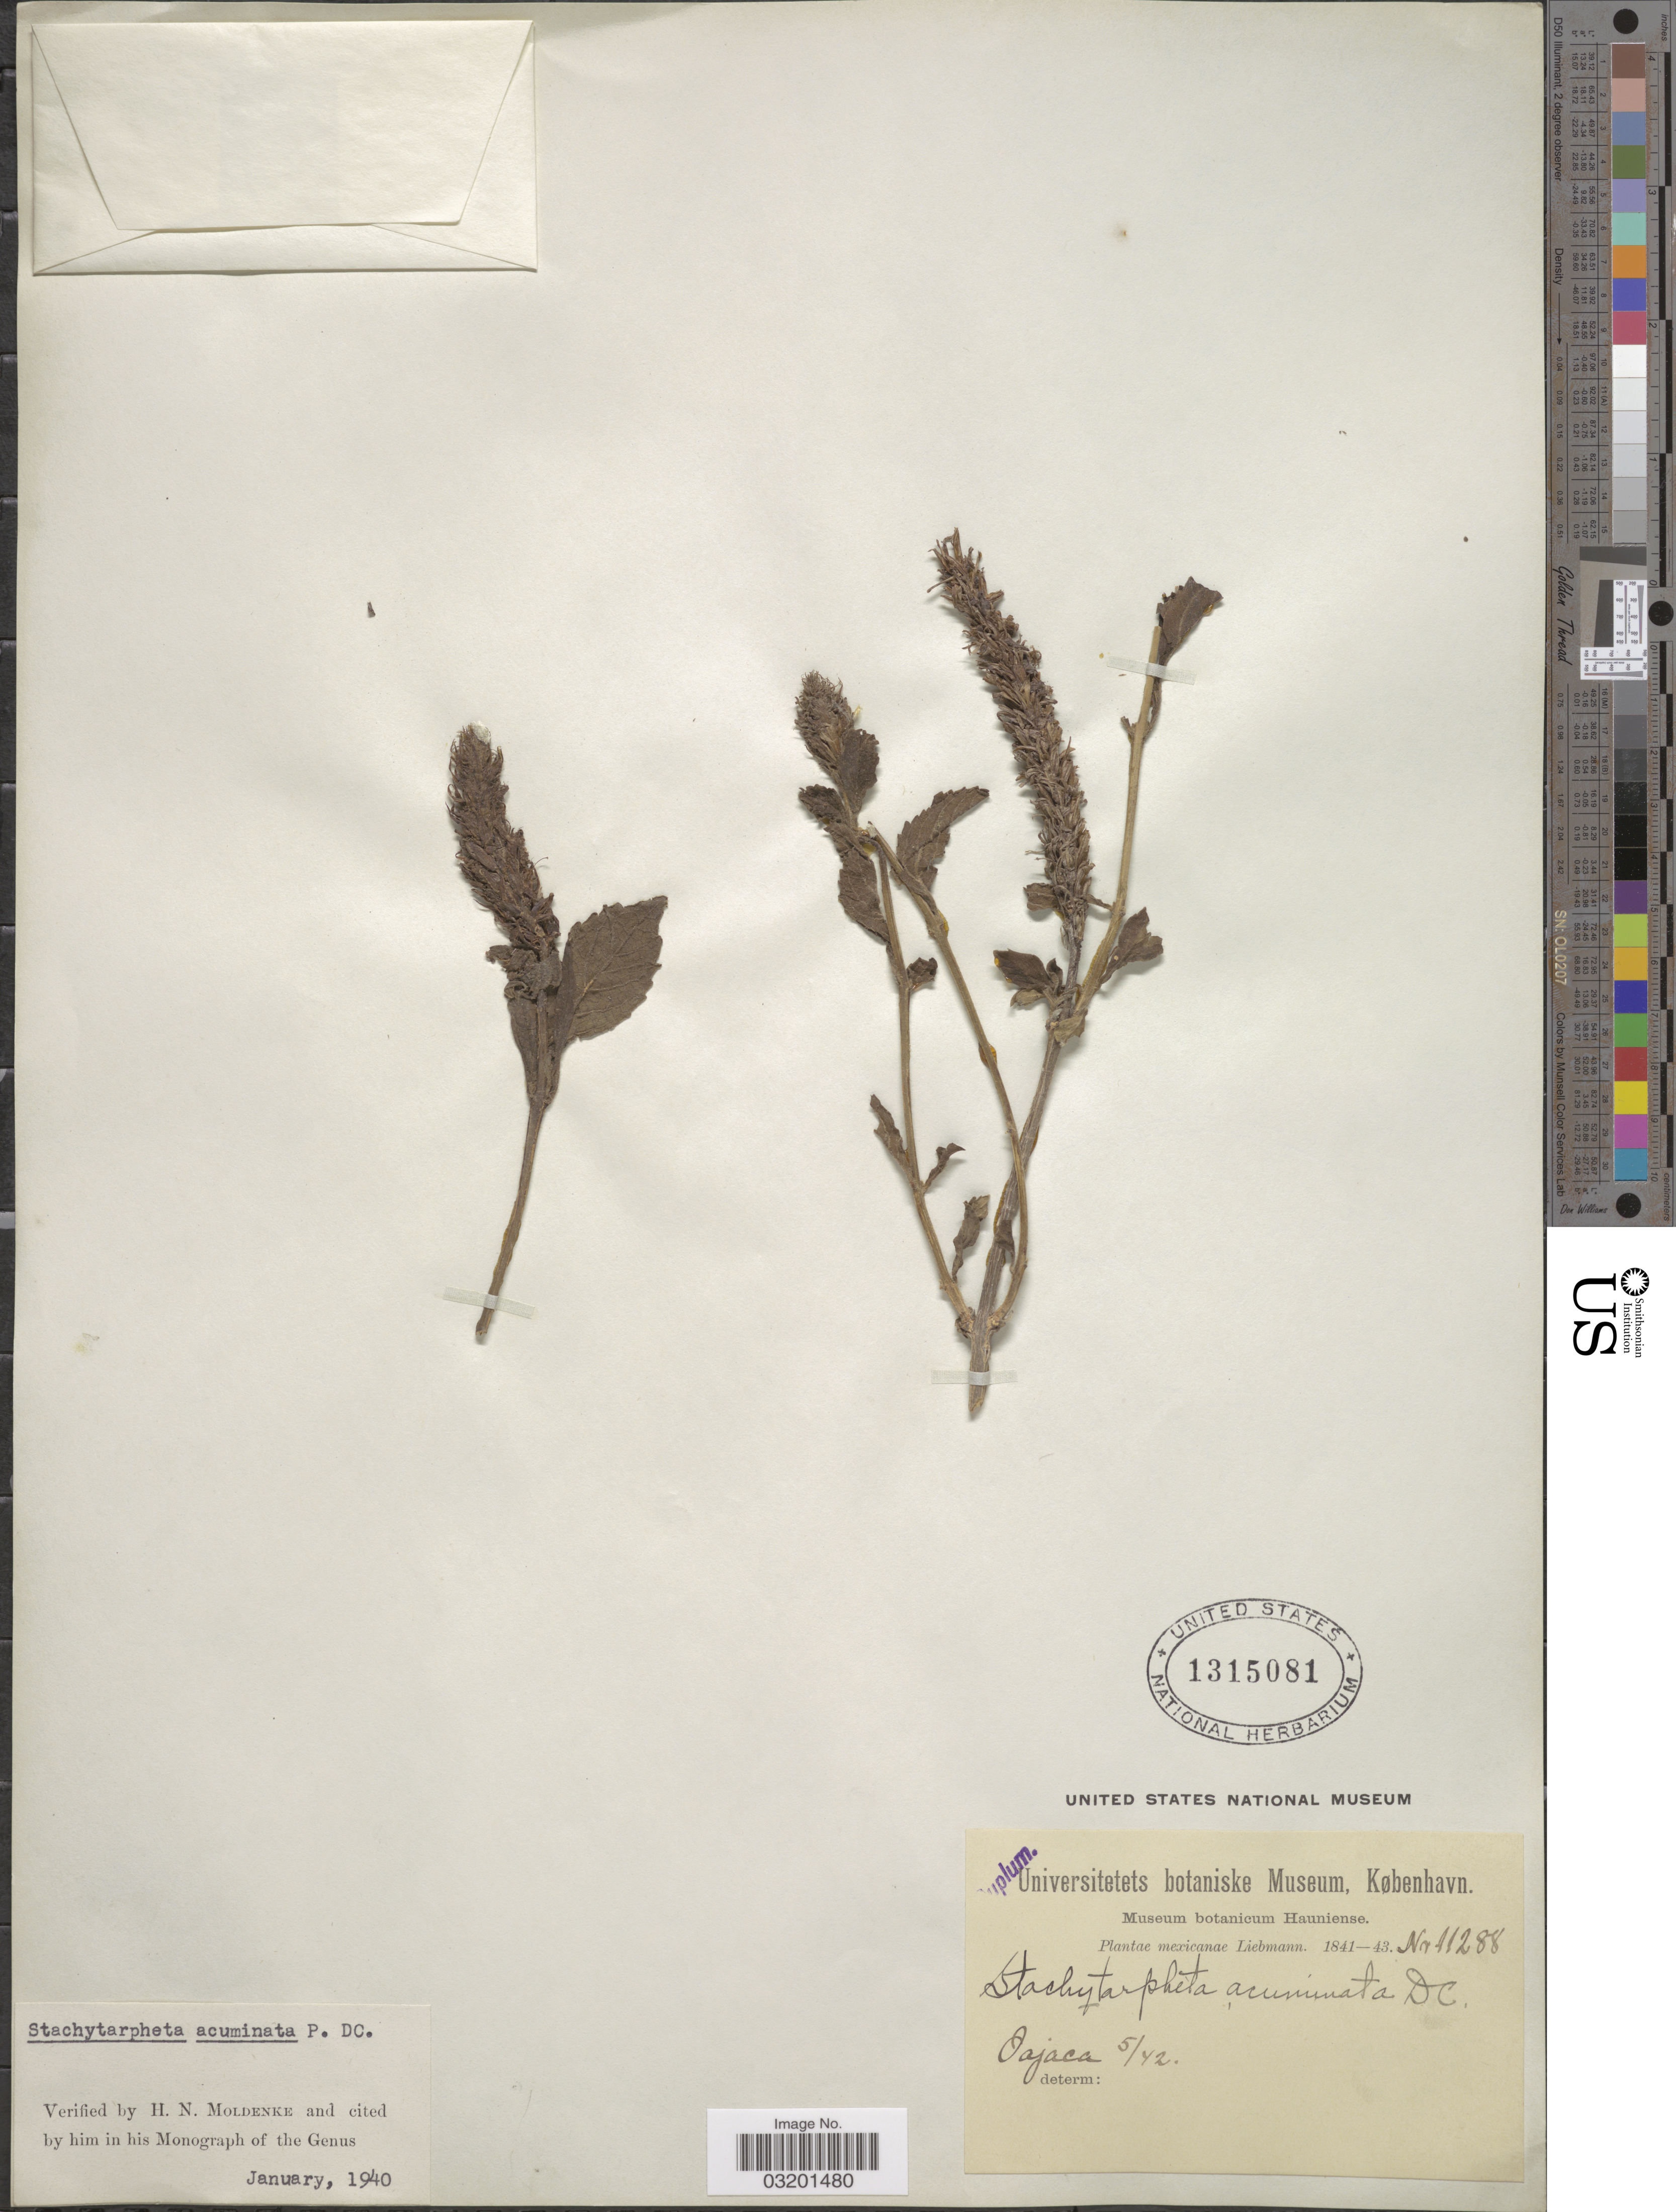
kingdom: Plantae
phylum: Tracheophyta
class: Magnoliopsida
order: Lamiales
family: Verbenaceae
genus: Stachytarpheta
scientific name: Stachytarpheta acuminata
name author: DC. ex Schauer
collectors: Liebmann, --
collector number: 11288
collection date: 1842-05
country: Mexico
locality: Oajaca.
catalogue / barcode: US 1315081